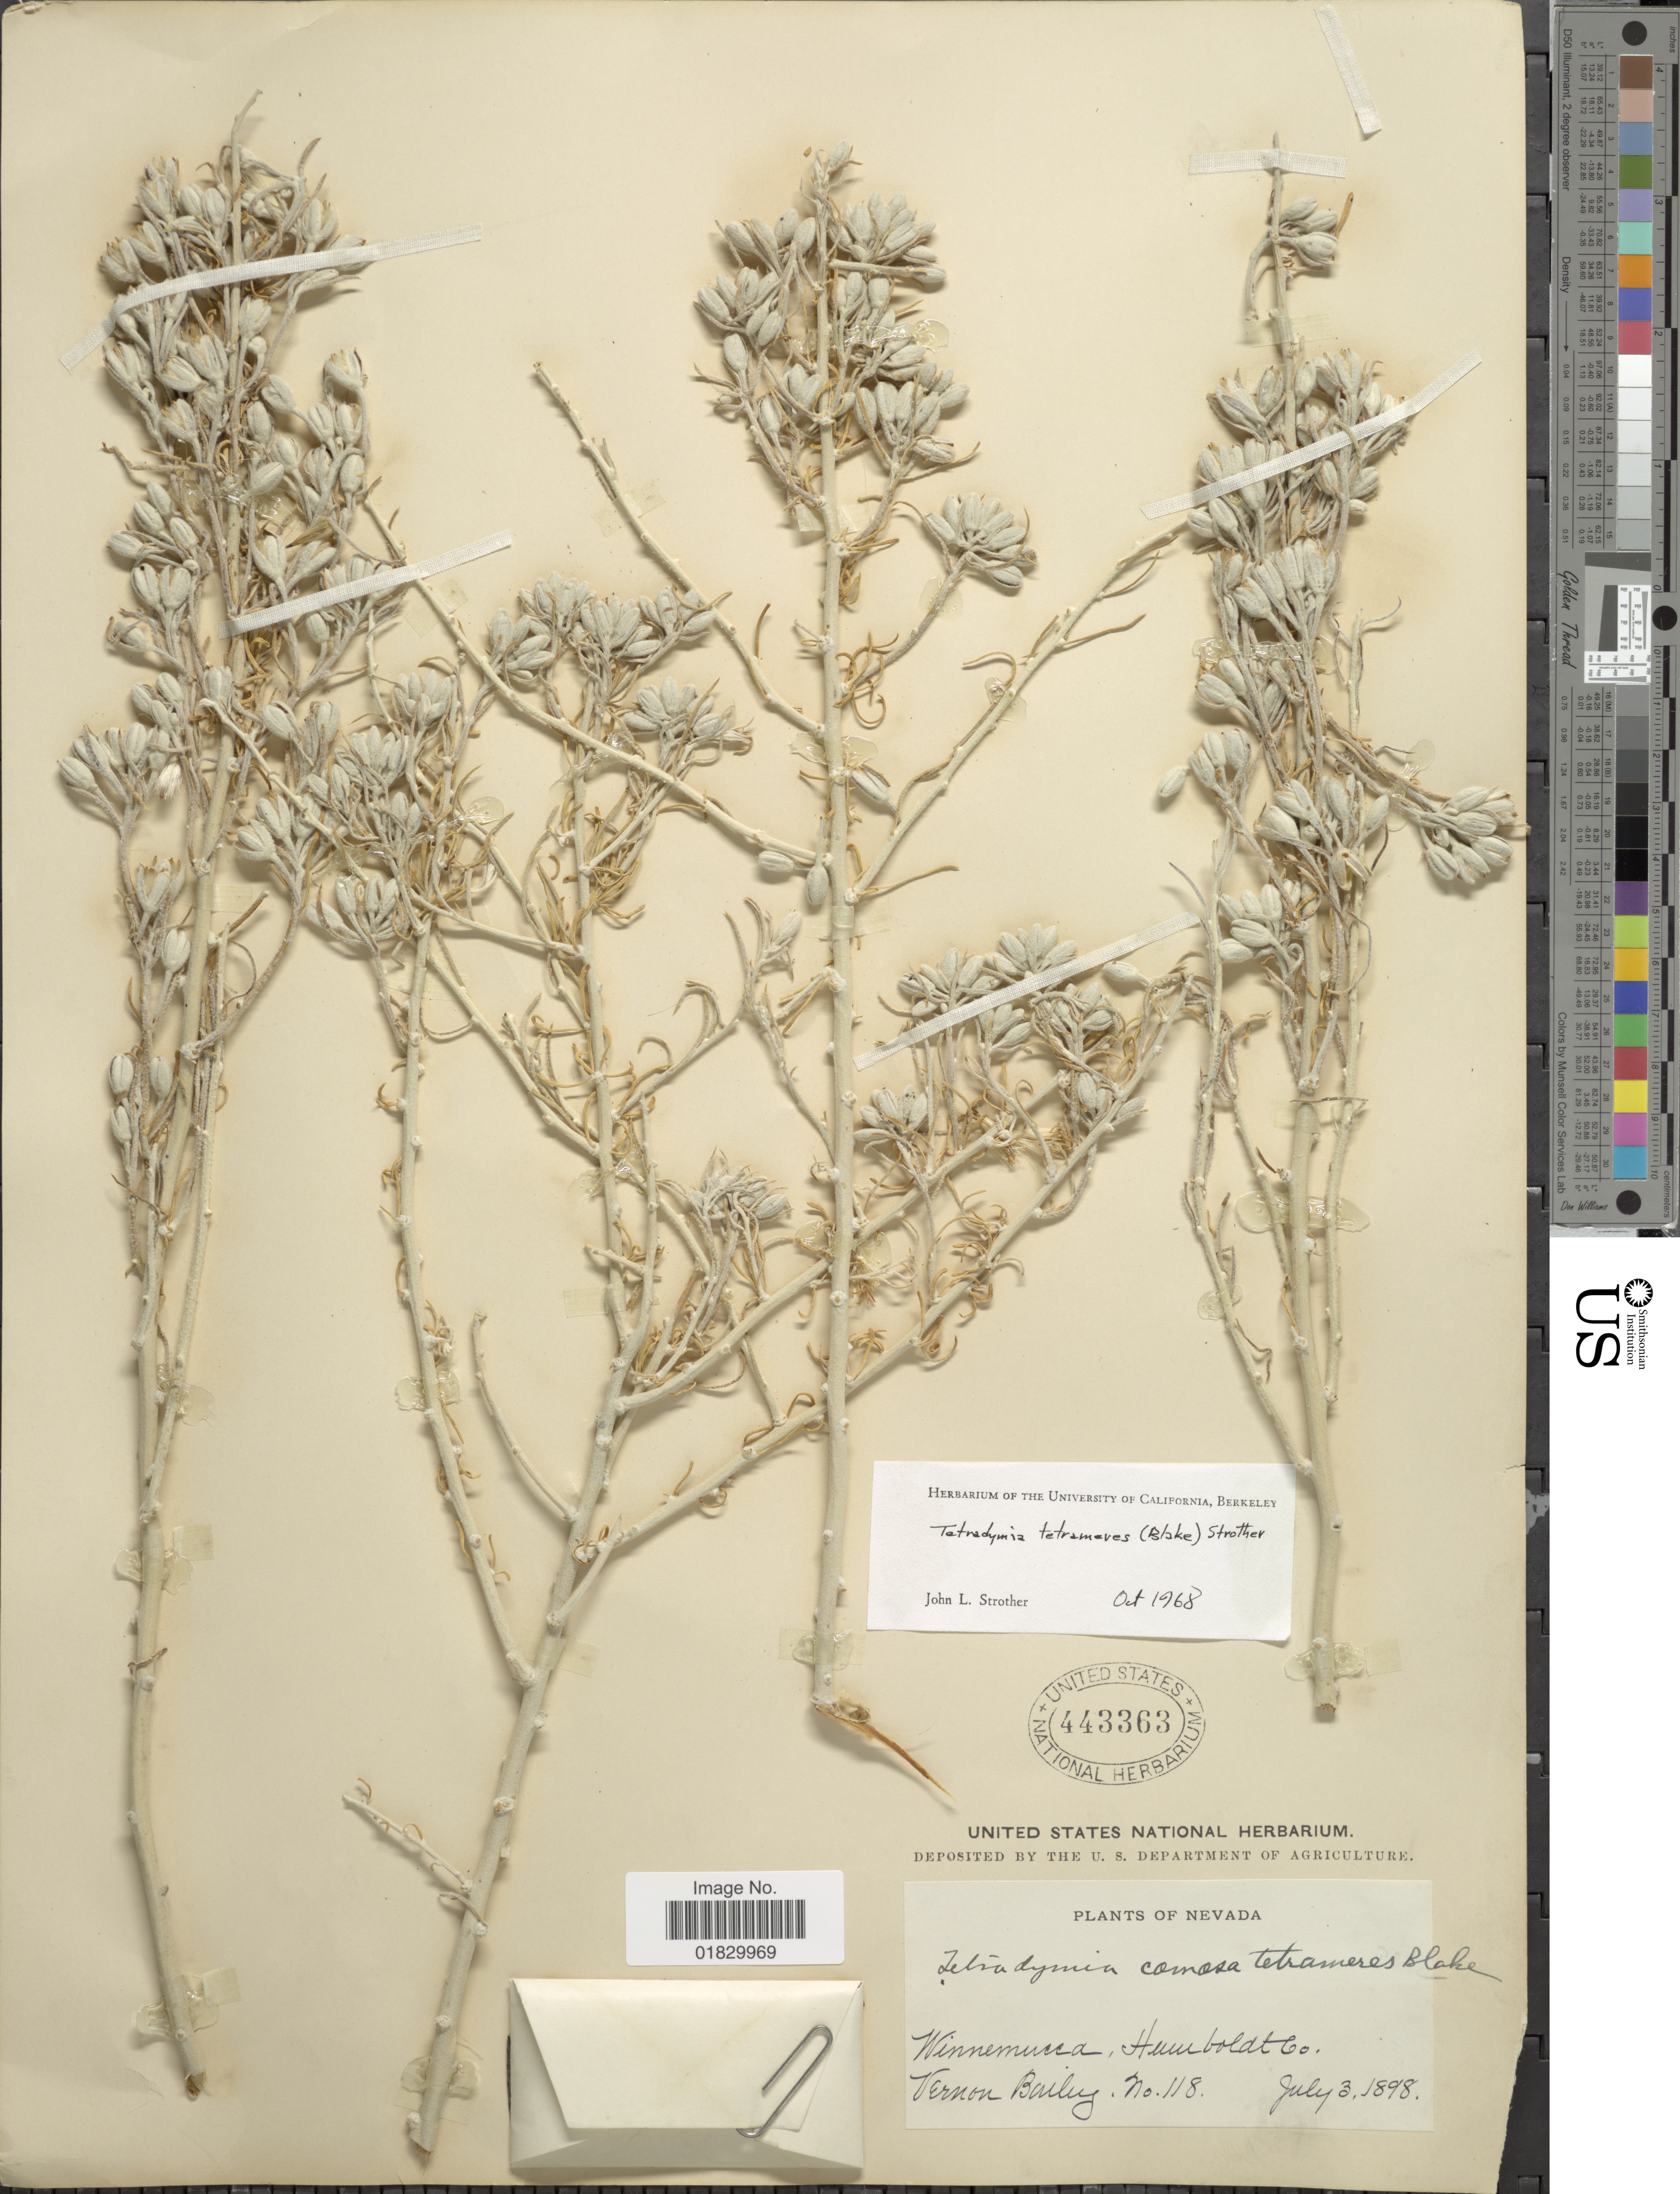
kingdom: Plantae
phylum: Tracheophyta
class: Magnoliopsida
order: Asterales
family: Asteraceae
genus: Tetradymia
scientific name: Tetradymia tetrameres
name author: (S.F. Blake) Strother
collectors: V. O. Bailey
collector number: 118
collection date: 1898-07-03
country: United States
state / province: Nevada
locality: Winnemucca, Humboldt Co.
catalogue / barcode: US 443363